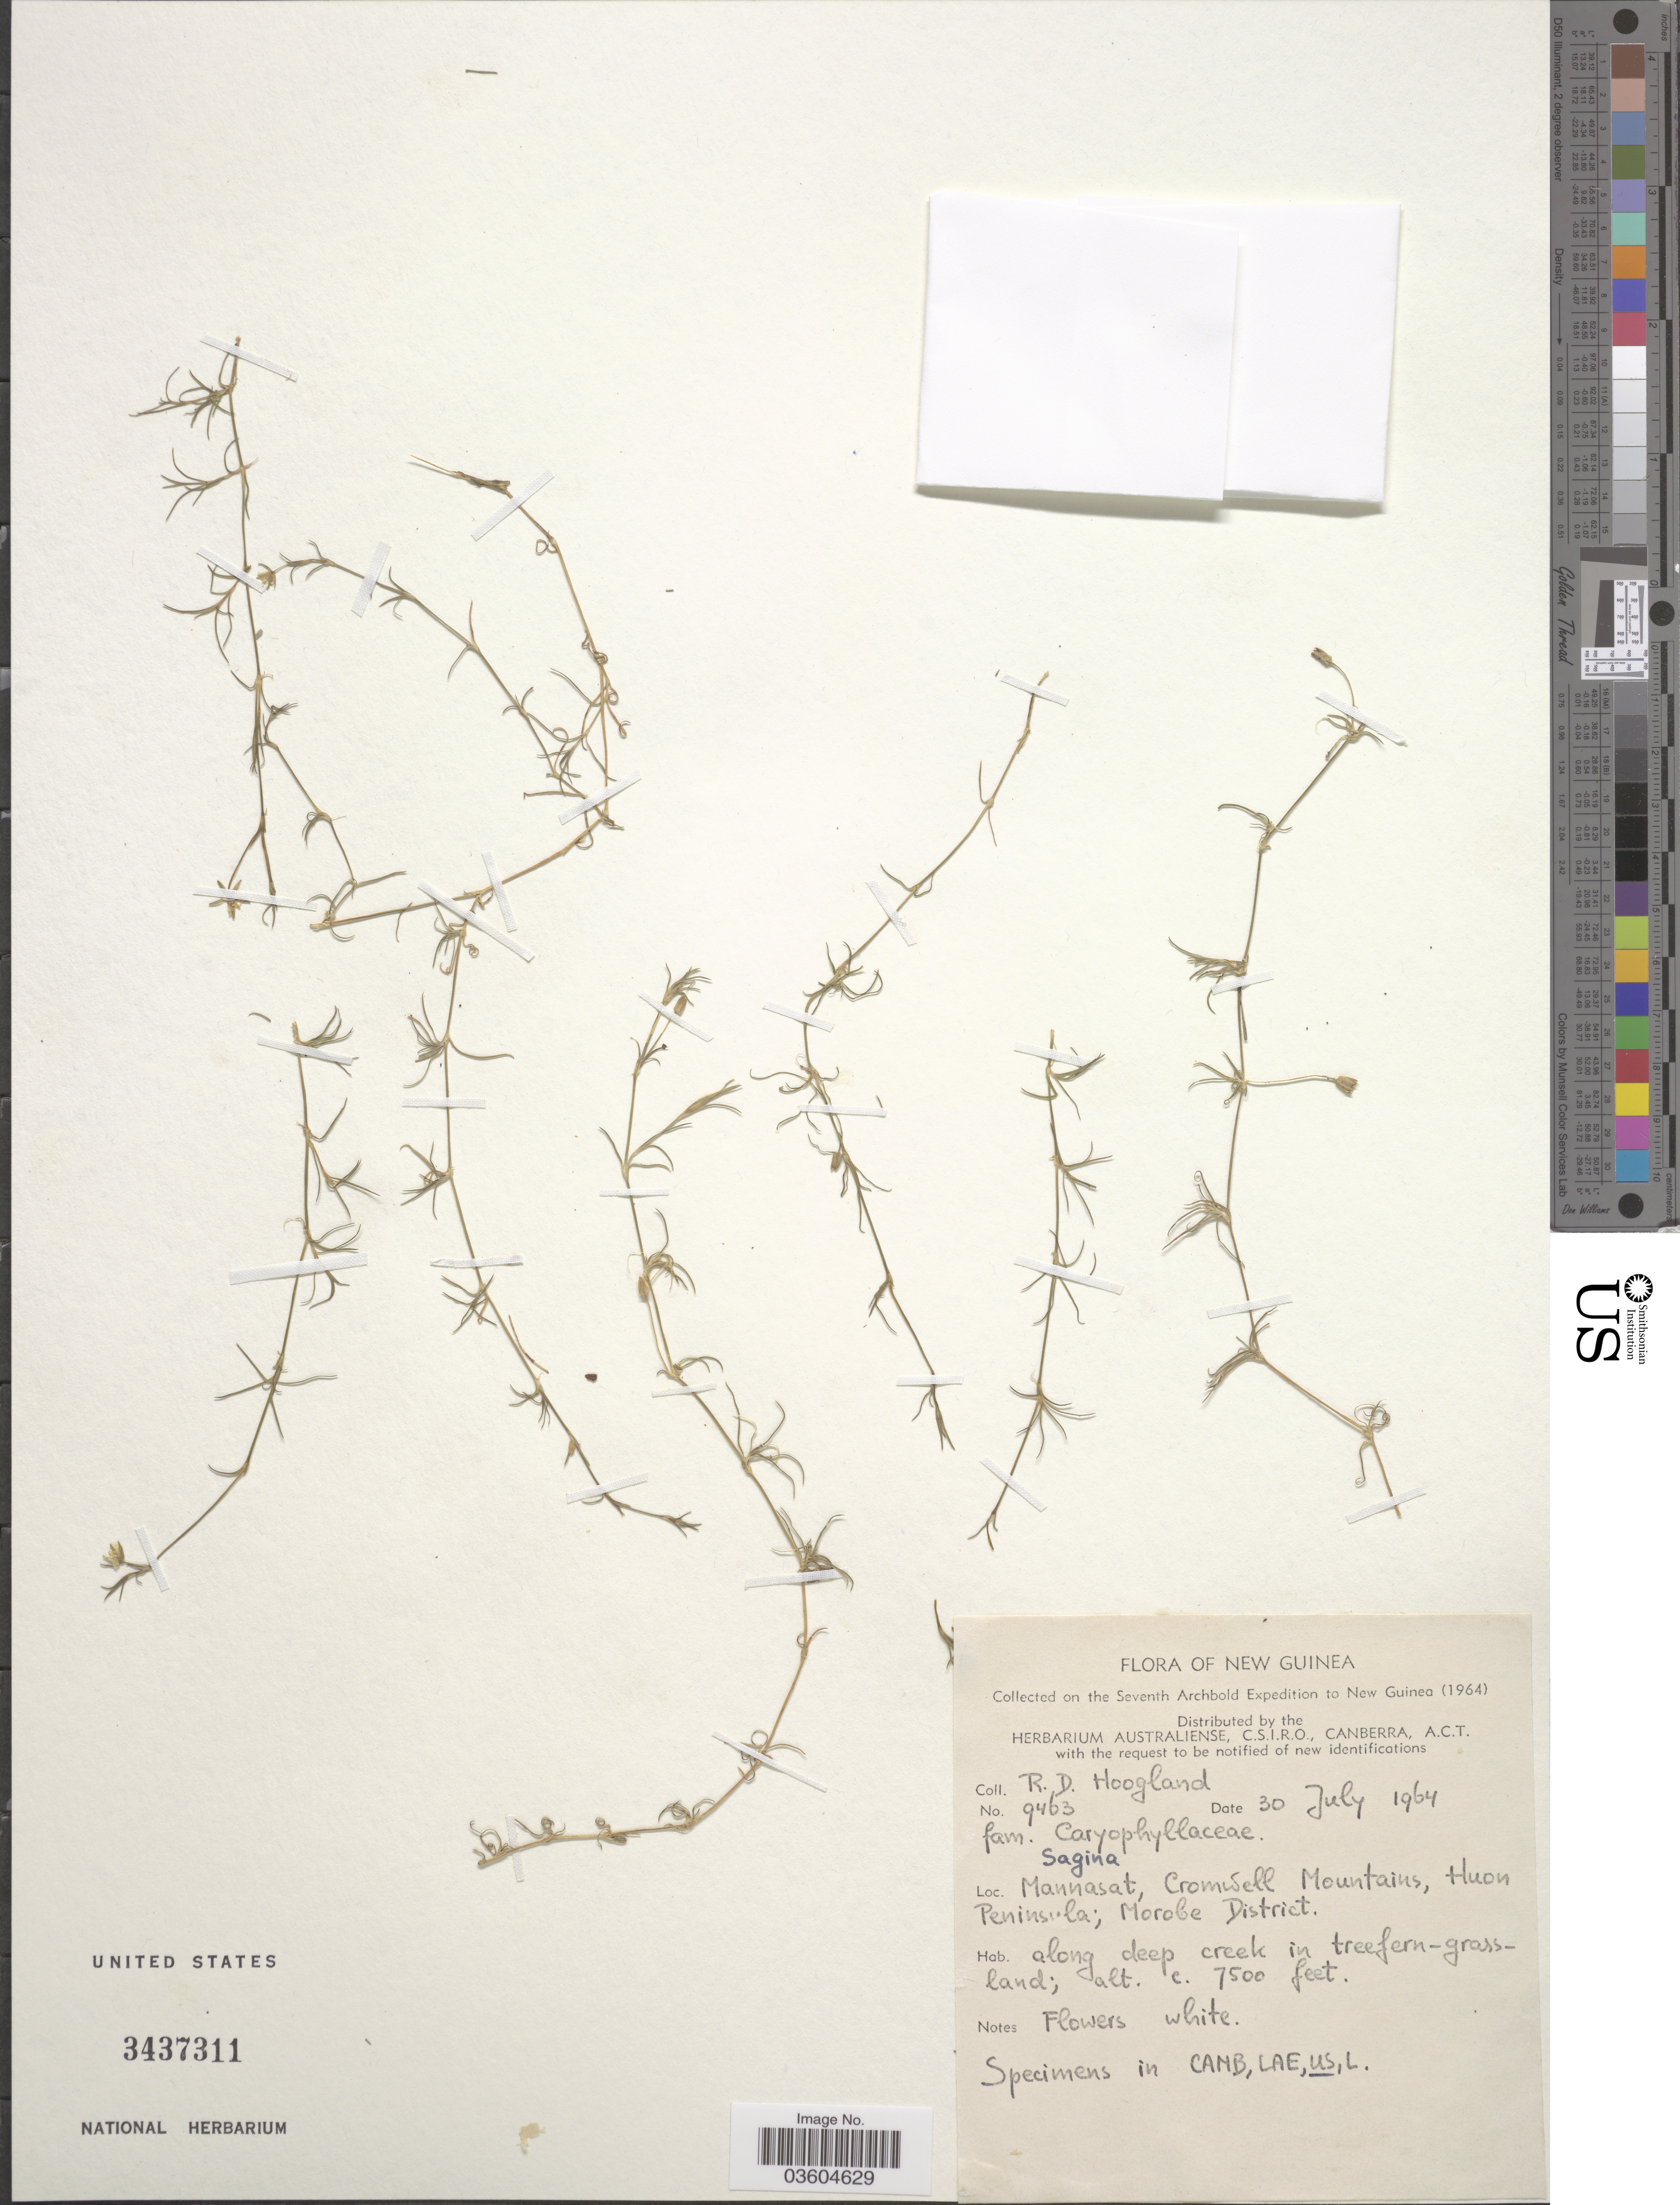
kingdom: Plantae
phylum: Tracheophyta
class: Magnoliopsida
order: Caryophyllales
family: Caryophyllaceae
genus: Sagina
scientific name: Sagina sp.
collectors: R. D. Hoogland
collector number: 9463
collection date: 1964-07-30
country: Papua New Guinea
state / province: Morobe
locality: New Guinea. Mannasat, Cromwell Mountains, Huon Peninsula; Morobe District.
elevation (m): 2286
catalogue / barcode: US 3437311